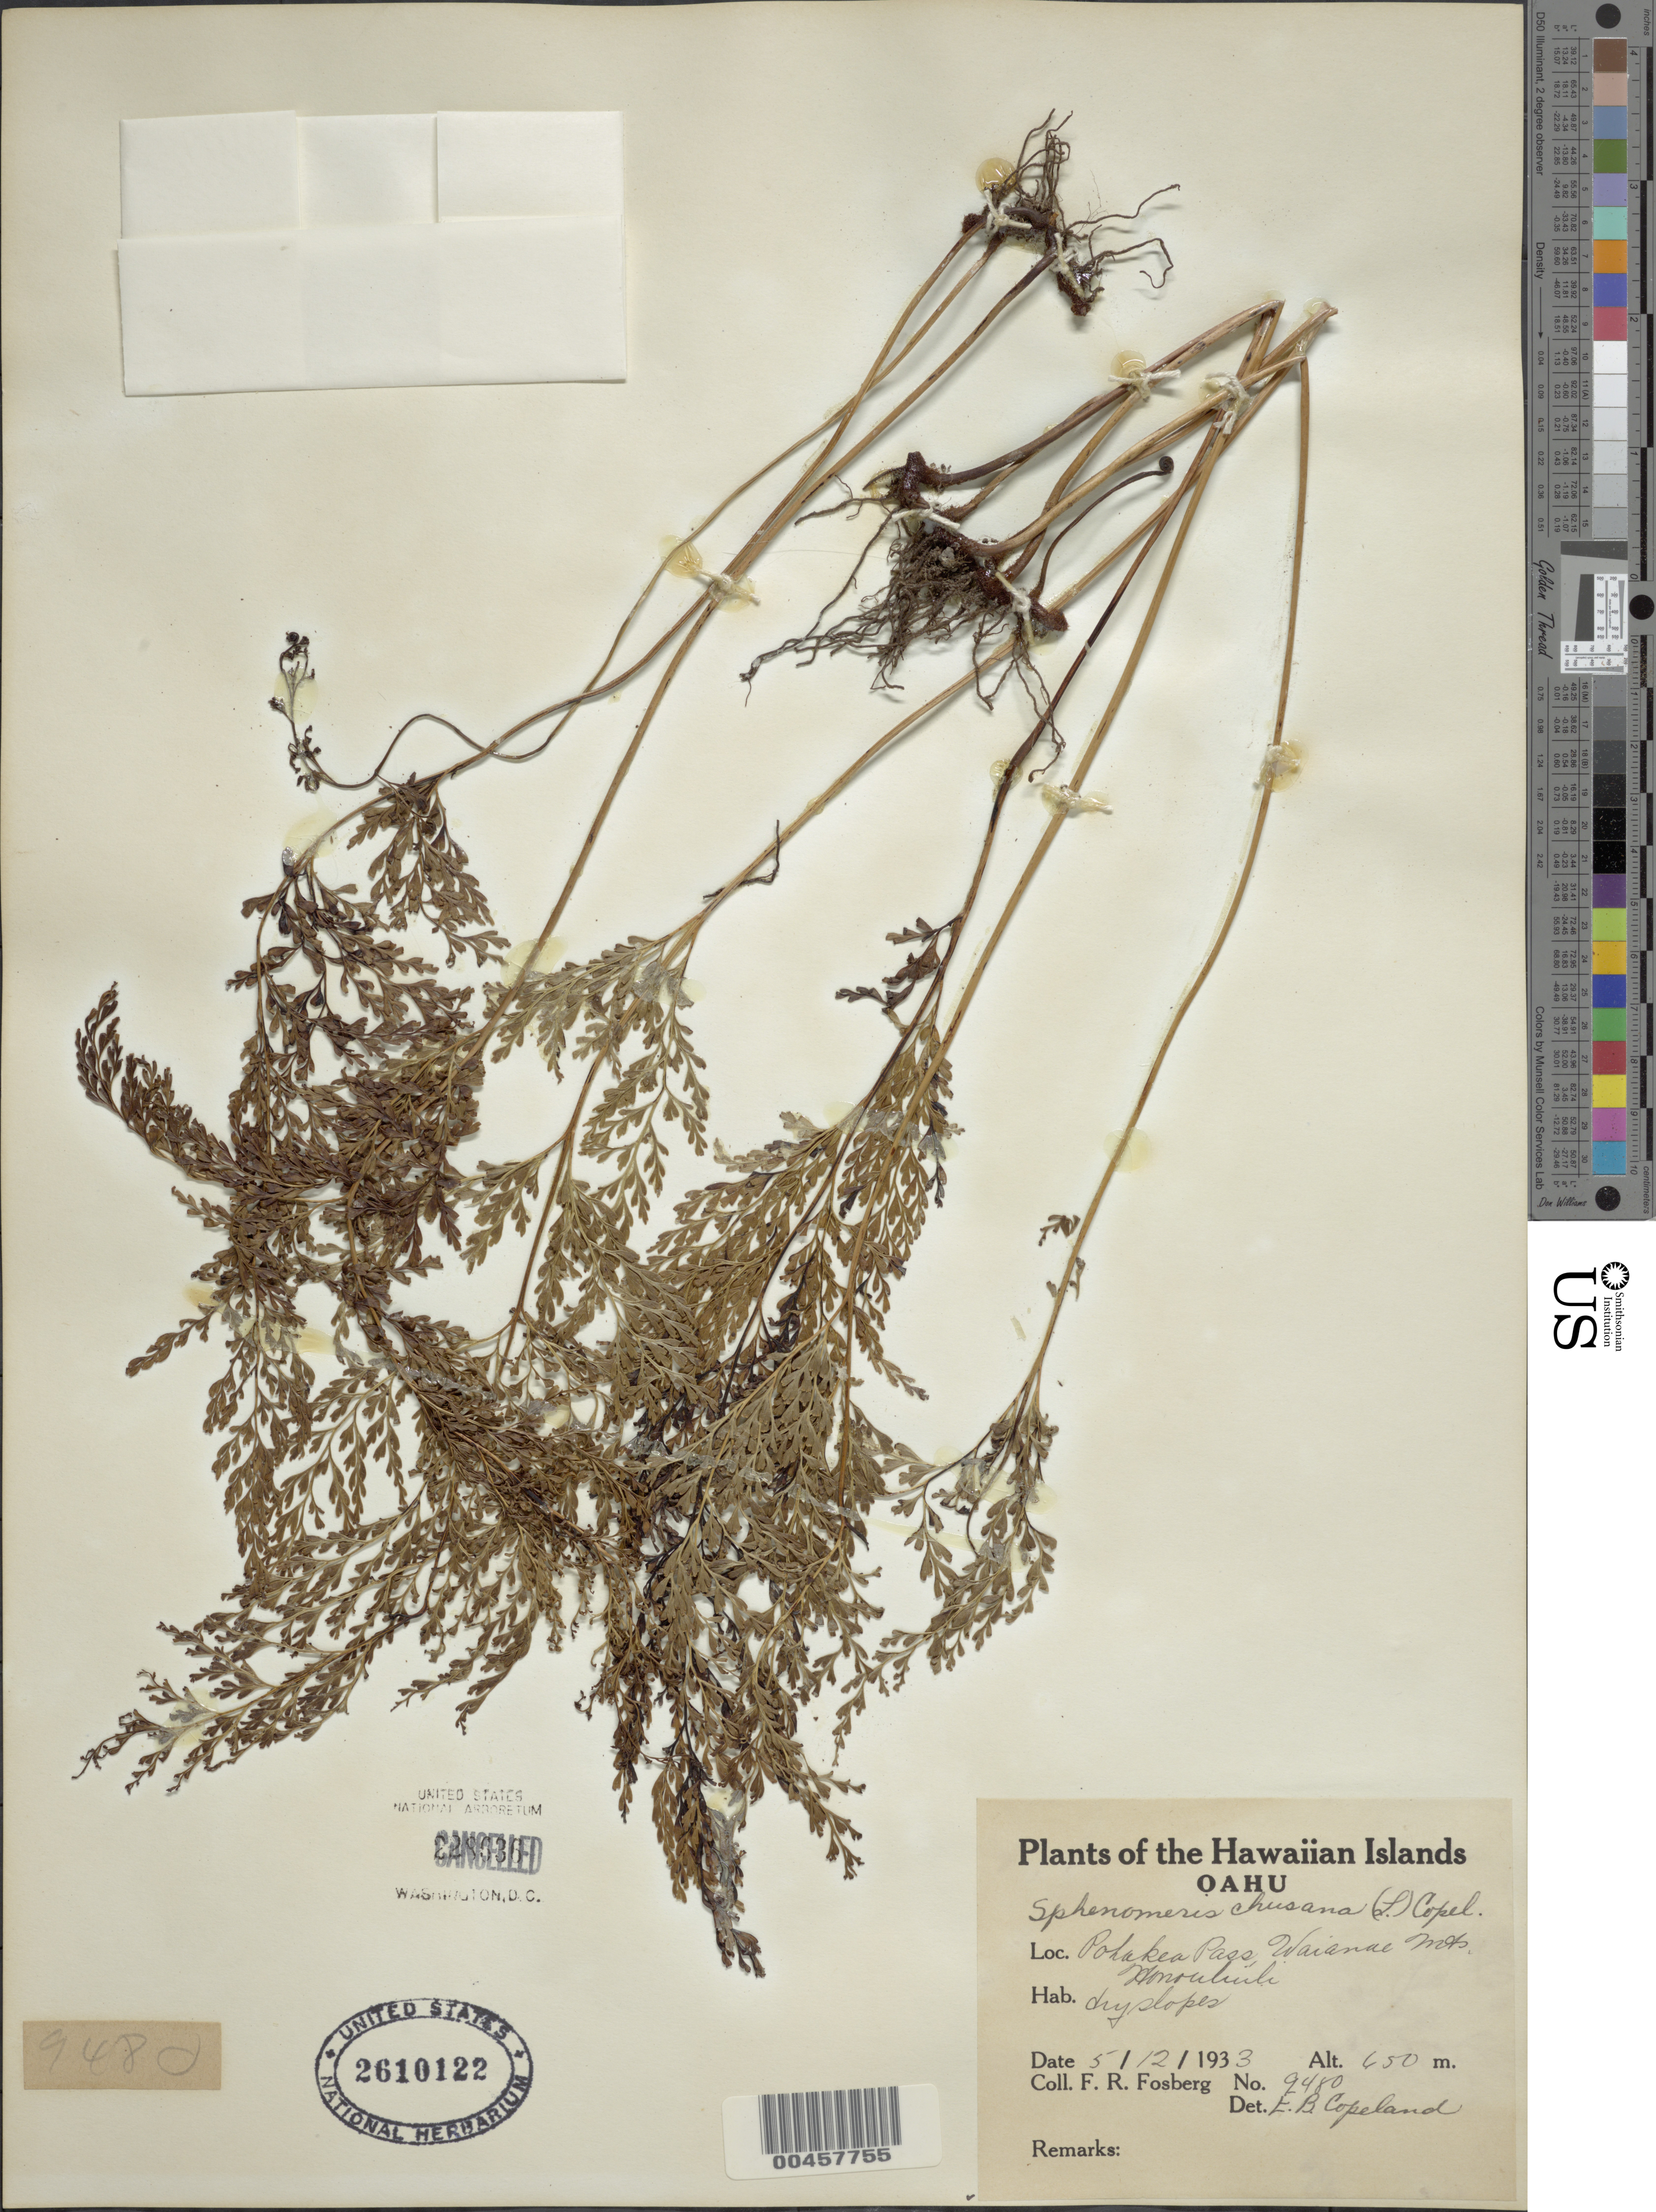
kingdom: Plantae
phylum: Tracheophyta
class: Polypodiopsida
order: Polypodiales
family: Lindsaeaceae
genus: Sphenomeris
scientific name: Sphenomeris chinensis var. chinensis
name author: (L.) Maxon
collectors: F. R. Fosberg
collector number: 9480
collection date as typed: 12 May 1933 or 5 Dec 1933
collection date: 1933-05-12 or 1933-12-05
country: United States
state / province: Hawaii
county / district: Honolulu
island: Oahu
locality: Pohakea Pass, Waianae Mts. Honouliulu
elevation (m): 650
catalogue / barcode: US 2610122